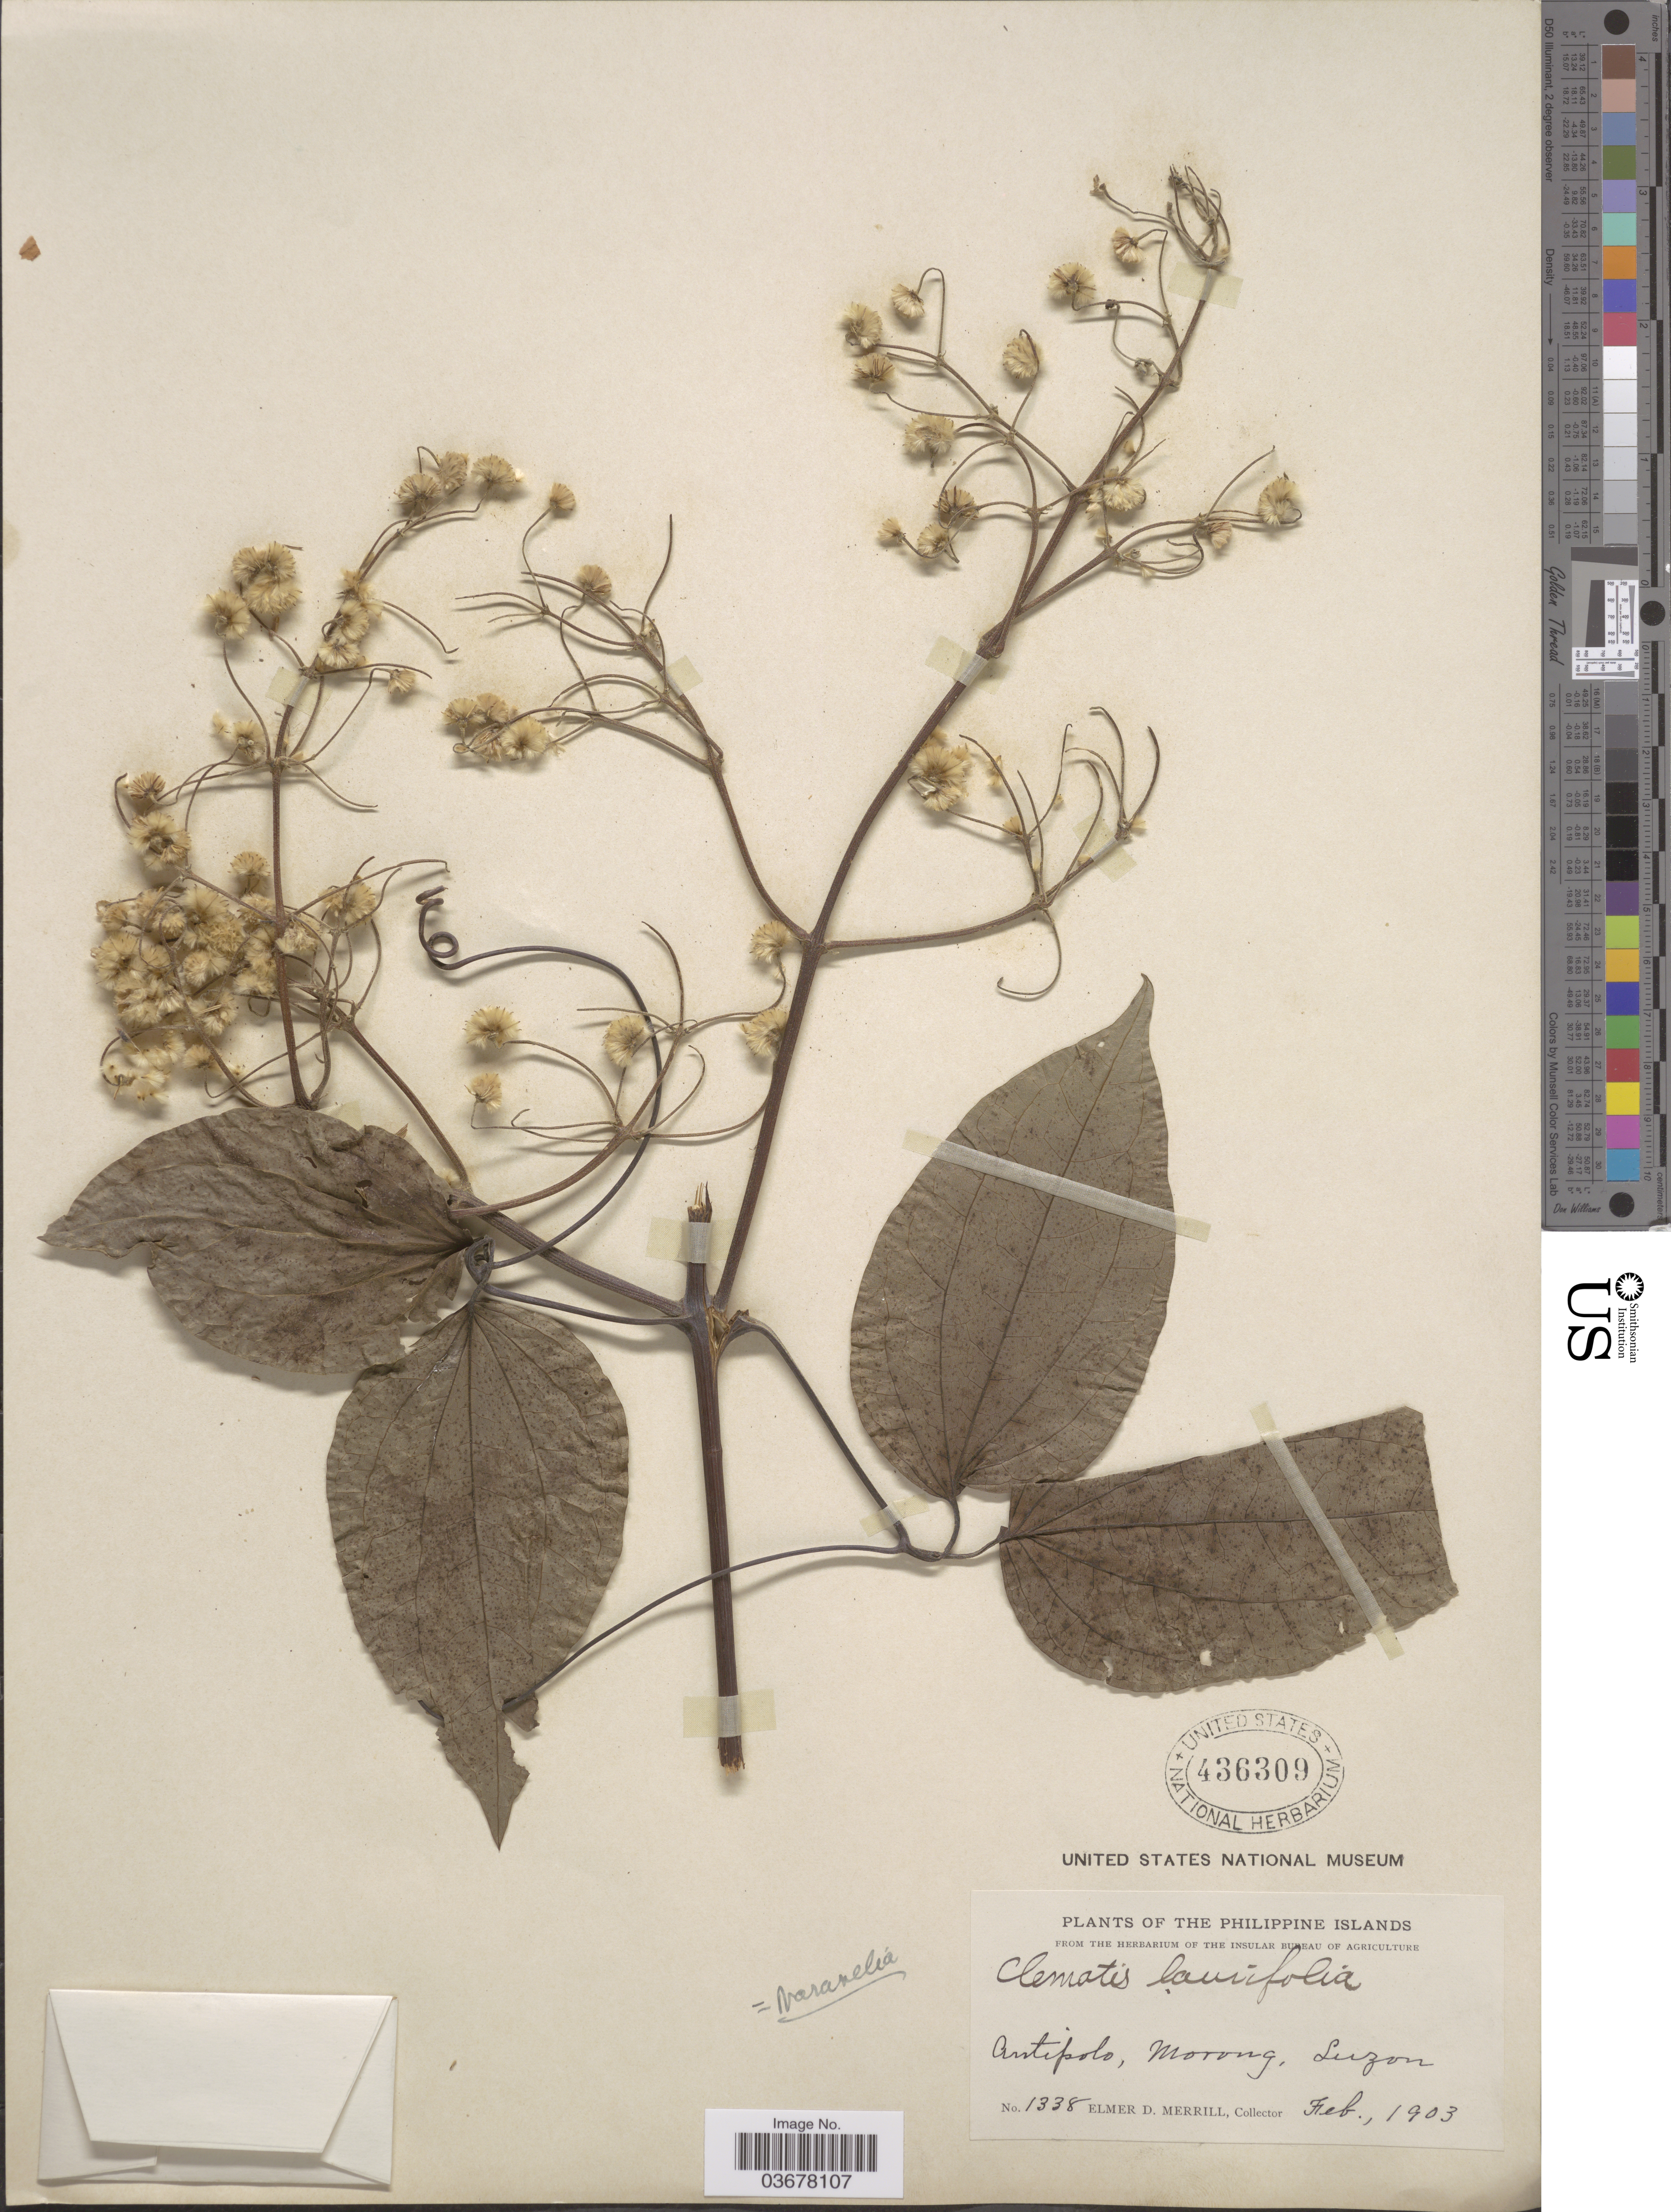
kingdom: Plantae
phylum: Tracheophyta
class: Magnoliopsida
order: Ranunculales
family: Ranunculaceae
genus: Clematis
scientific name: Clematis horripilata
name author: D. Falck & Lehtonen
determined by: Strong, M. T., (US), Smithsonian Institution - National Museum of Natural History (UNITED STATES)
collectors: E. D. Merrill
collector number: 1338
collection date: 1903-02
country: Philippines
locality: Antipolo, Morrong, Luzon.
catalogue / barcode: US 436309